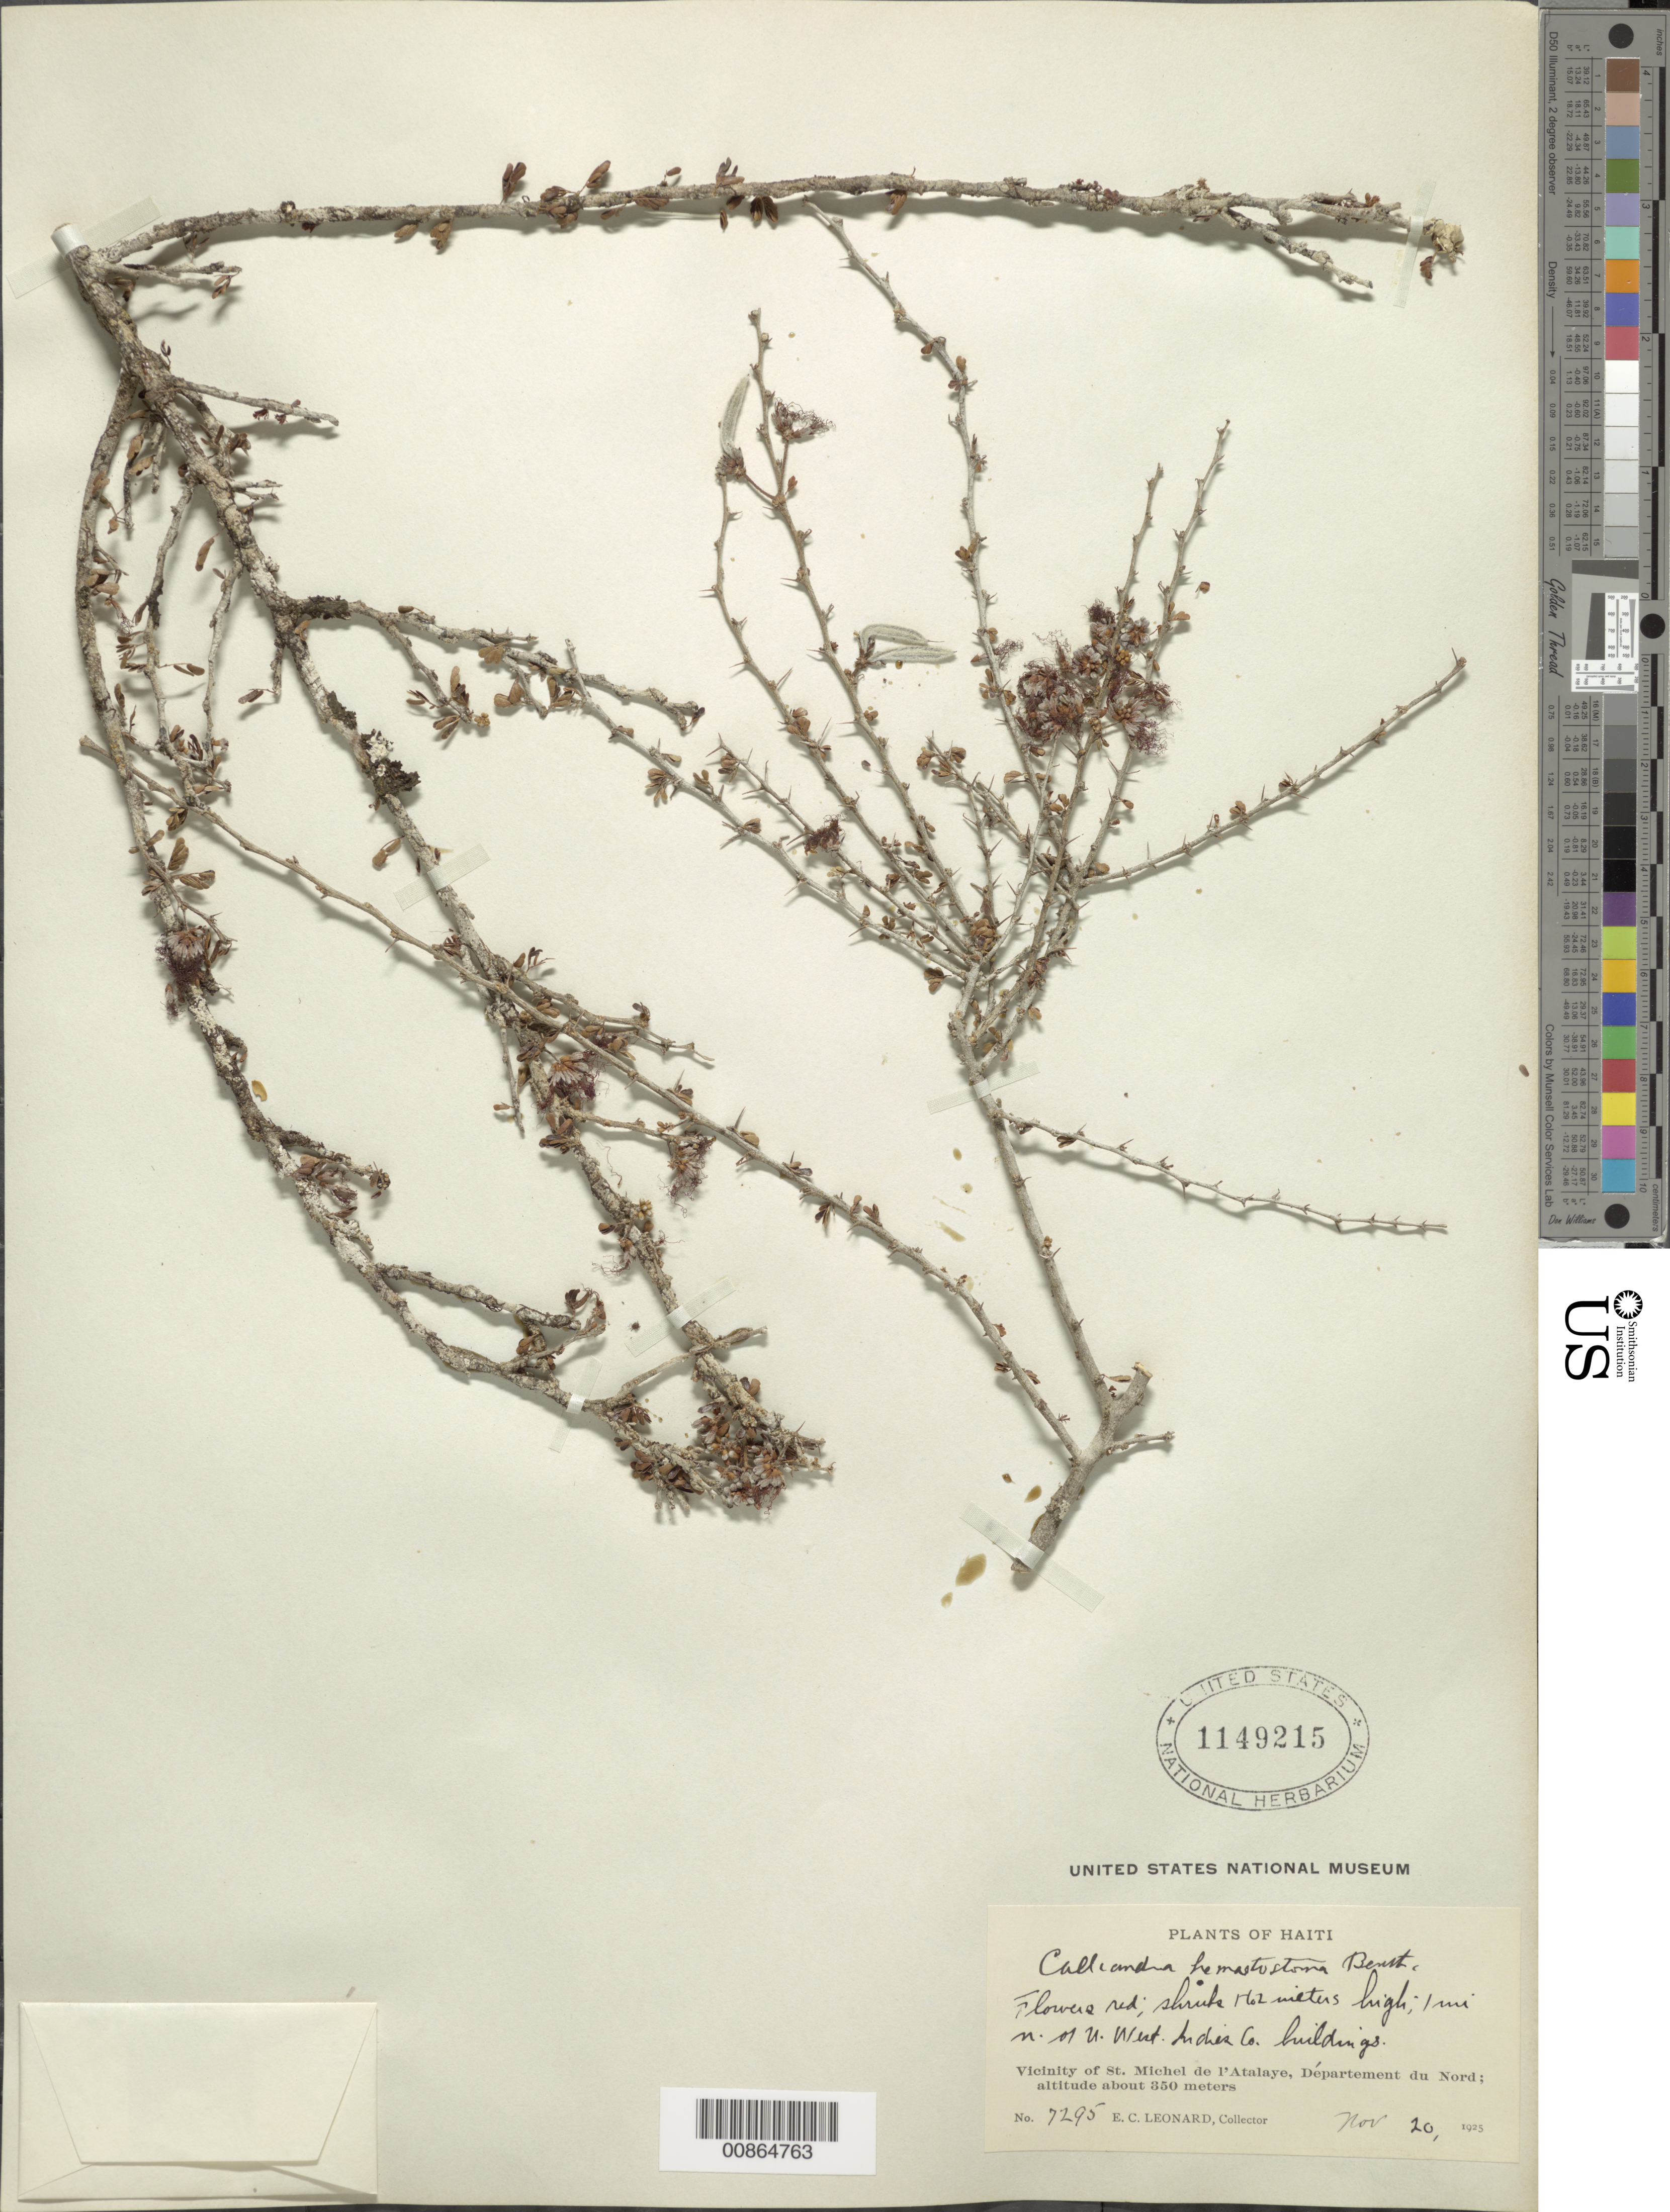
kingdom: Plantae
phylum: Tracheophyta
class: Magnoliopsida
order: Fabales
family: Fabaceae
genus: Calliandra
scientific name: Calliandra haematostoma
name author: (DC.) Urb.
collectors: E. C. Leonard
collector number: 7295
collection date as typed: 20 Nov 1925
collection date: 1925-11-20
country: Haiti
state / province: Nord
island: Hispaniola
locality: Vicinity of St. Michel de l'Atalaye. 1 mi. N of U. West Indies Co. buildings.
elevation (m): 350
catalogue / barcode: US 1149215